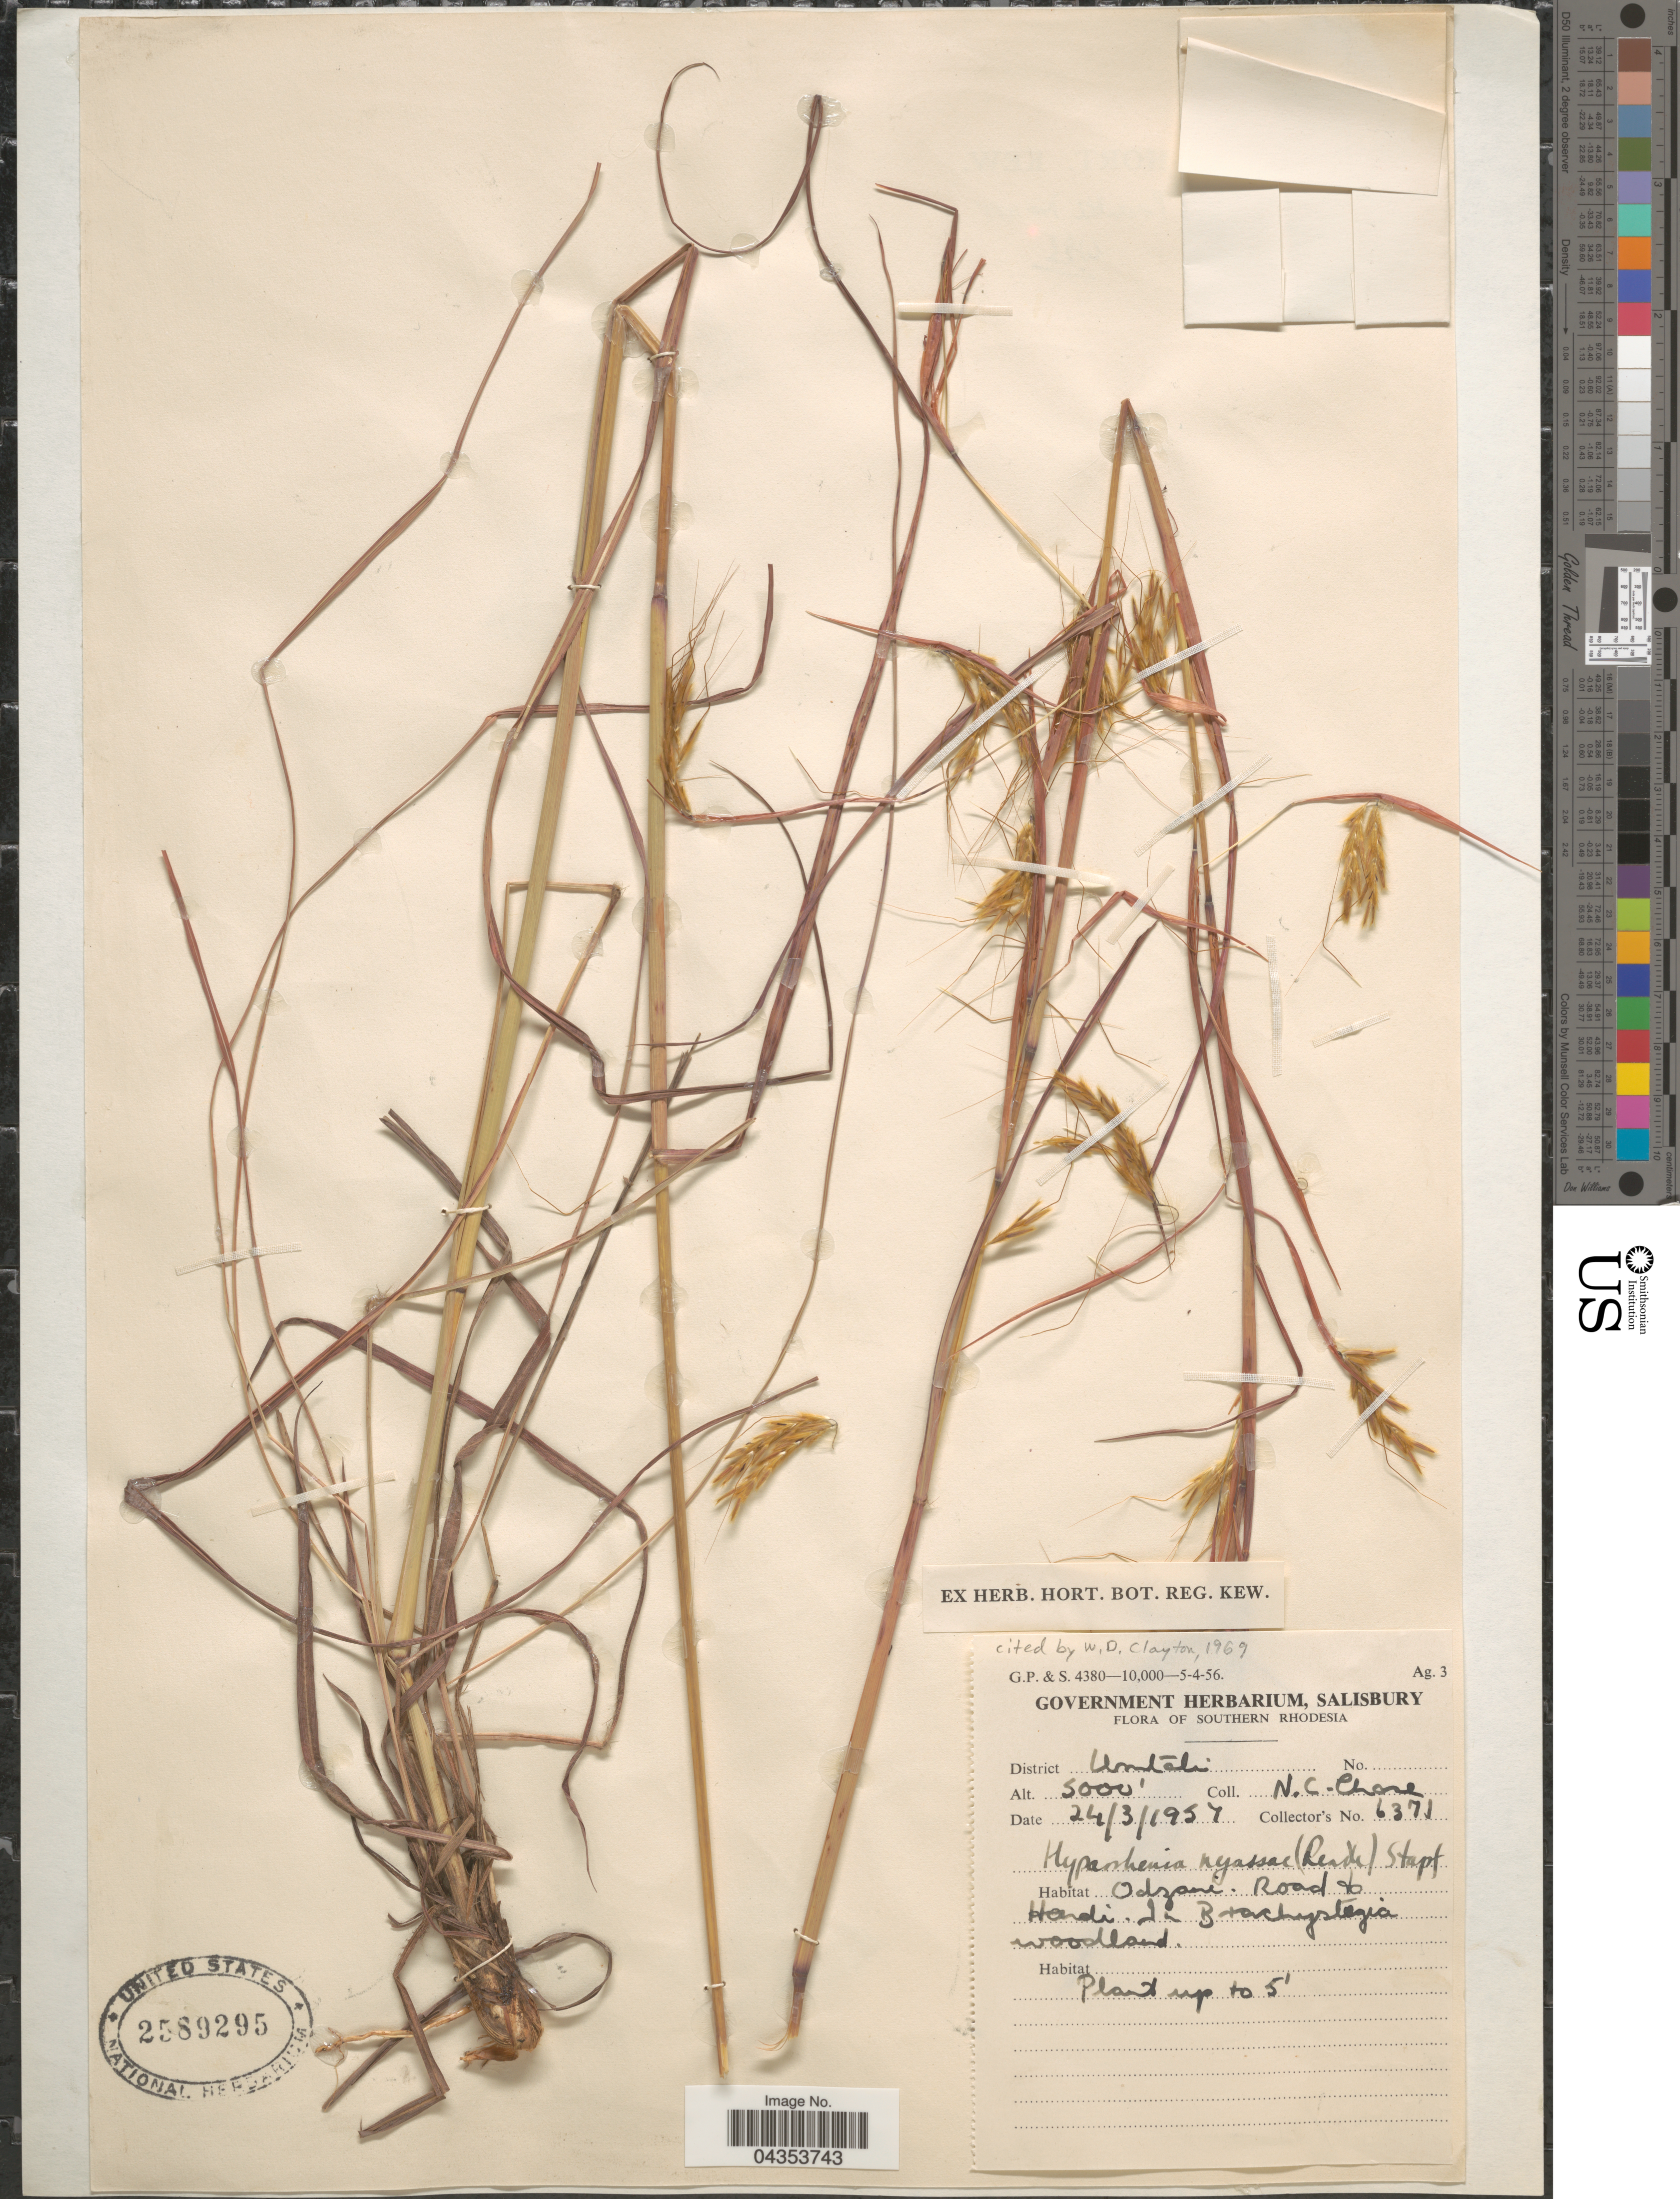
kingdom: Plantae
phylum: Tracheophyta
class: Liliopsida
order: Poales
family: Poaceae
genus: Hyparrhenia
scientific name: Hyparrhenia nyassae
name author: (Rendle) Stapf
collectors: N. C. Chase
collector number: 6371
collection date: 1957-03-24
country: Zimbabwe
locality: Southern Rhodesia. District Umtali. Odzani. Road to Hondi.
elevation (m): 1524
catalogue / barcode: US 2589295